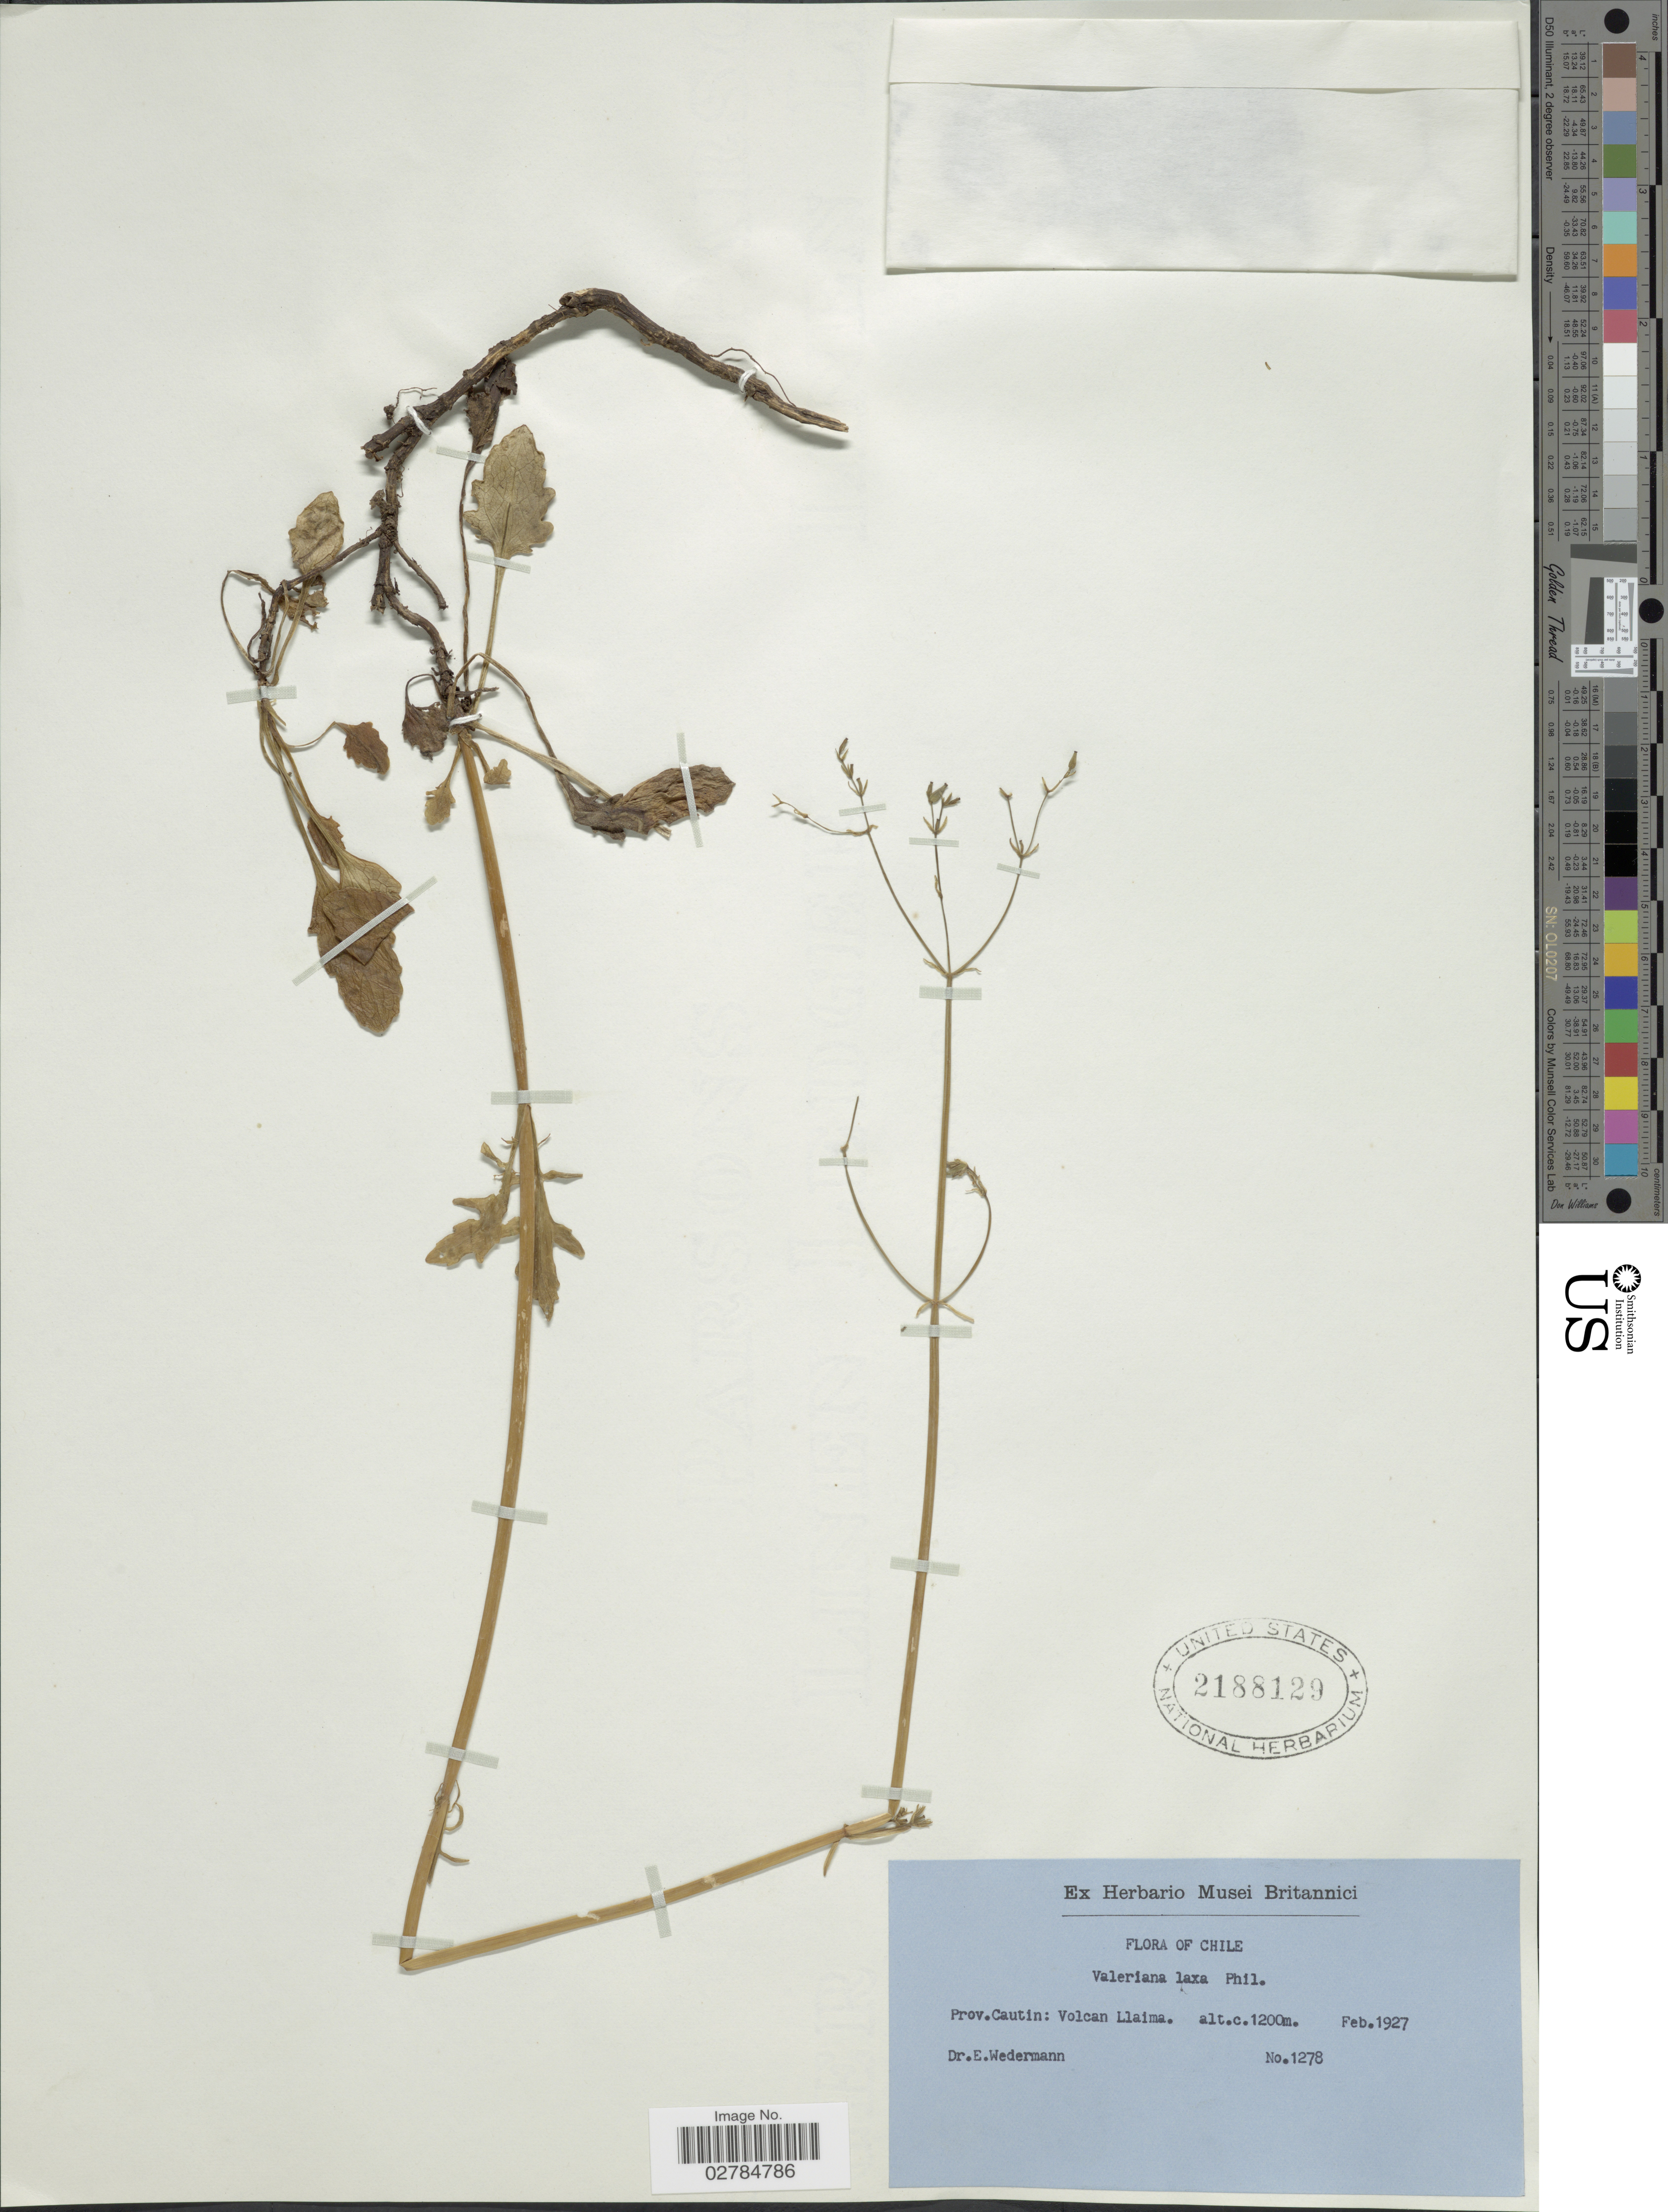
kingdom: Plantae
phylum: Tracheophyta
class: Magnoliopsida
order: Dipsacales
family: Caprifoliaceae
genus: Valeriana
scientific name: Valeriana laxa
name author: Phil.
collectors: E. Wedermann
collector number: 1278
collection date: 1927-02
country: Chile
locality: Prov. Cautin: Volcan Llaima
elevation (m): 1200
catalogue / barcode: US 2188129